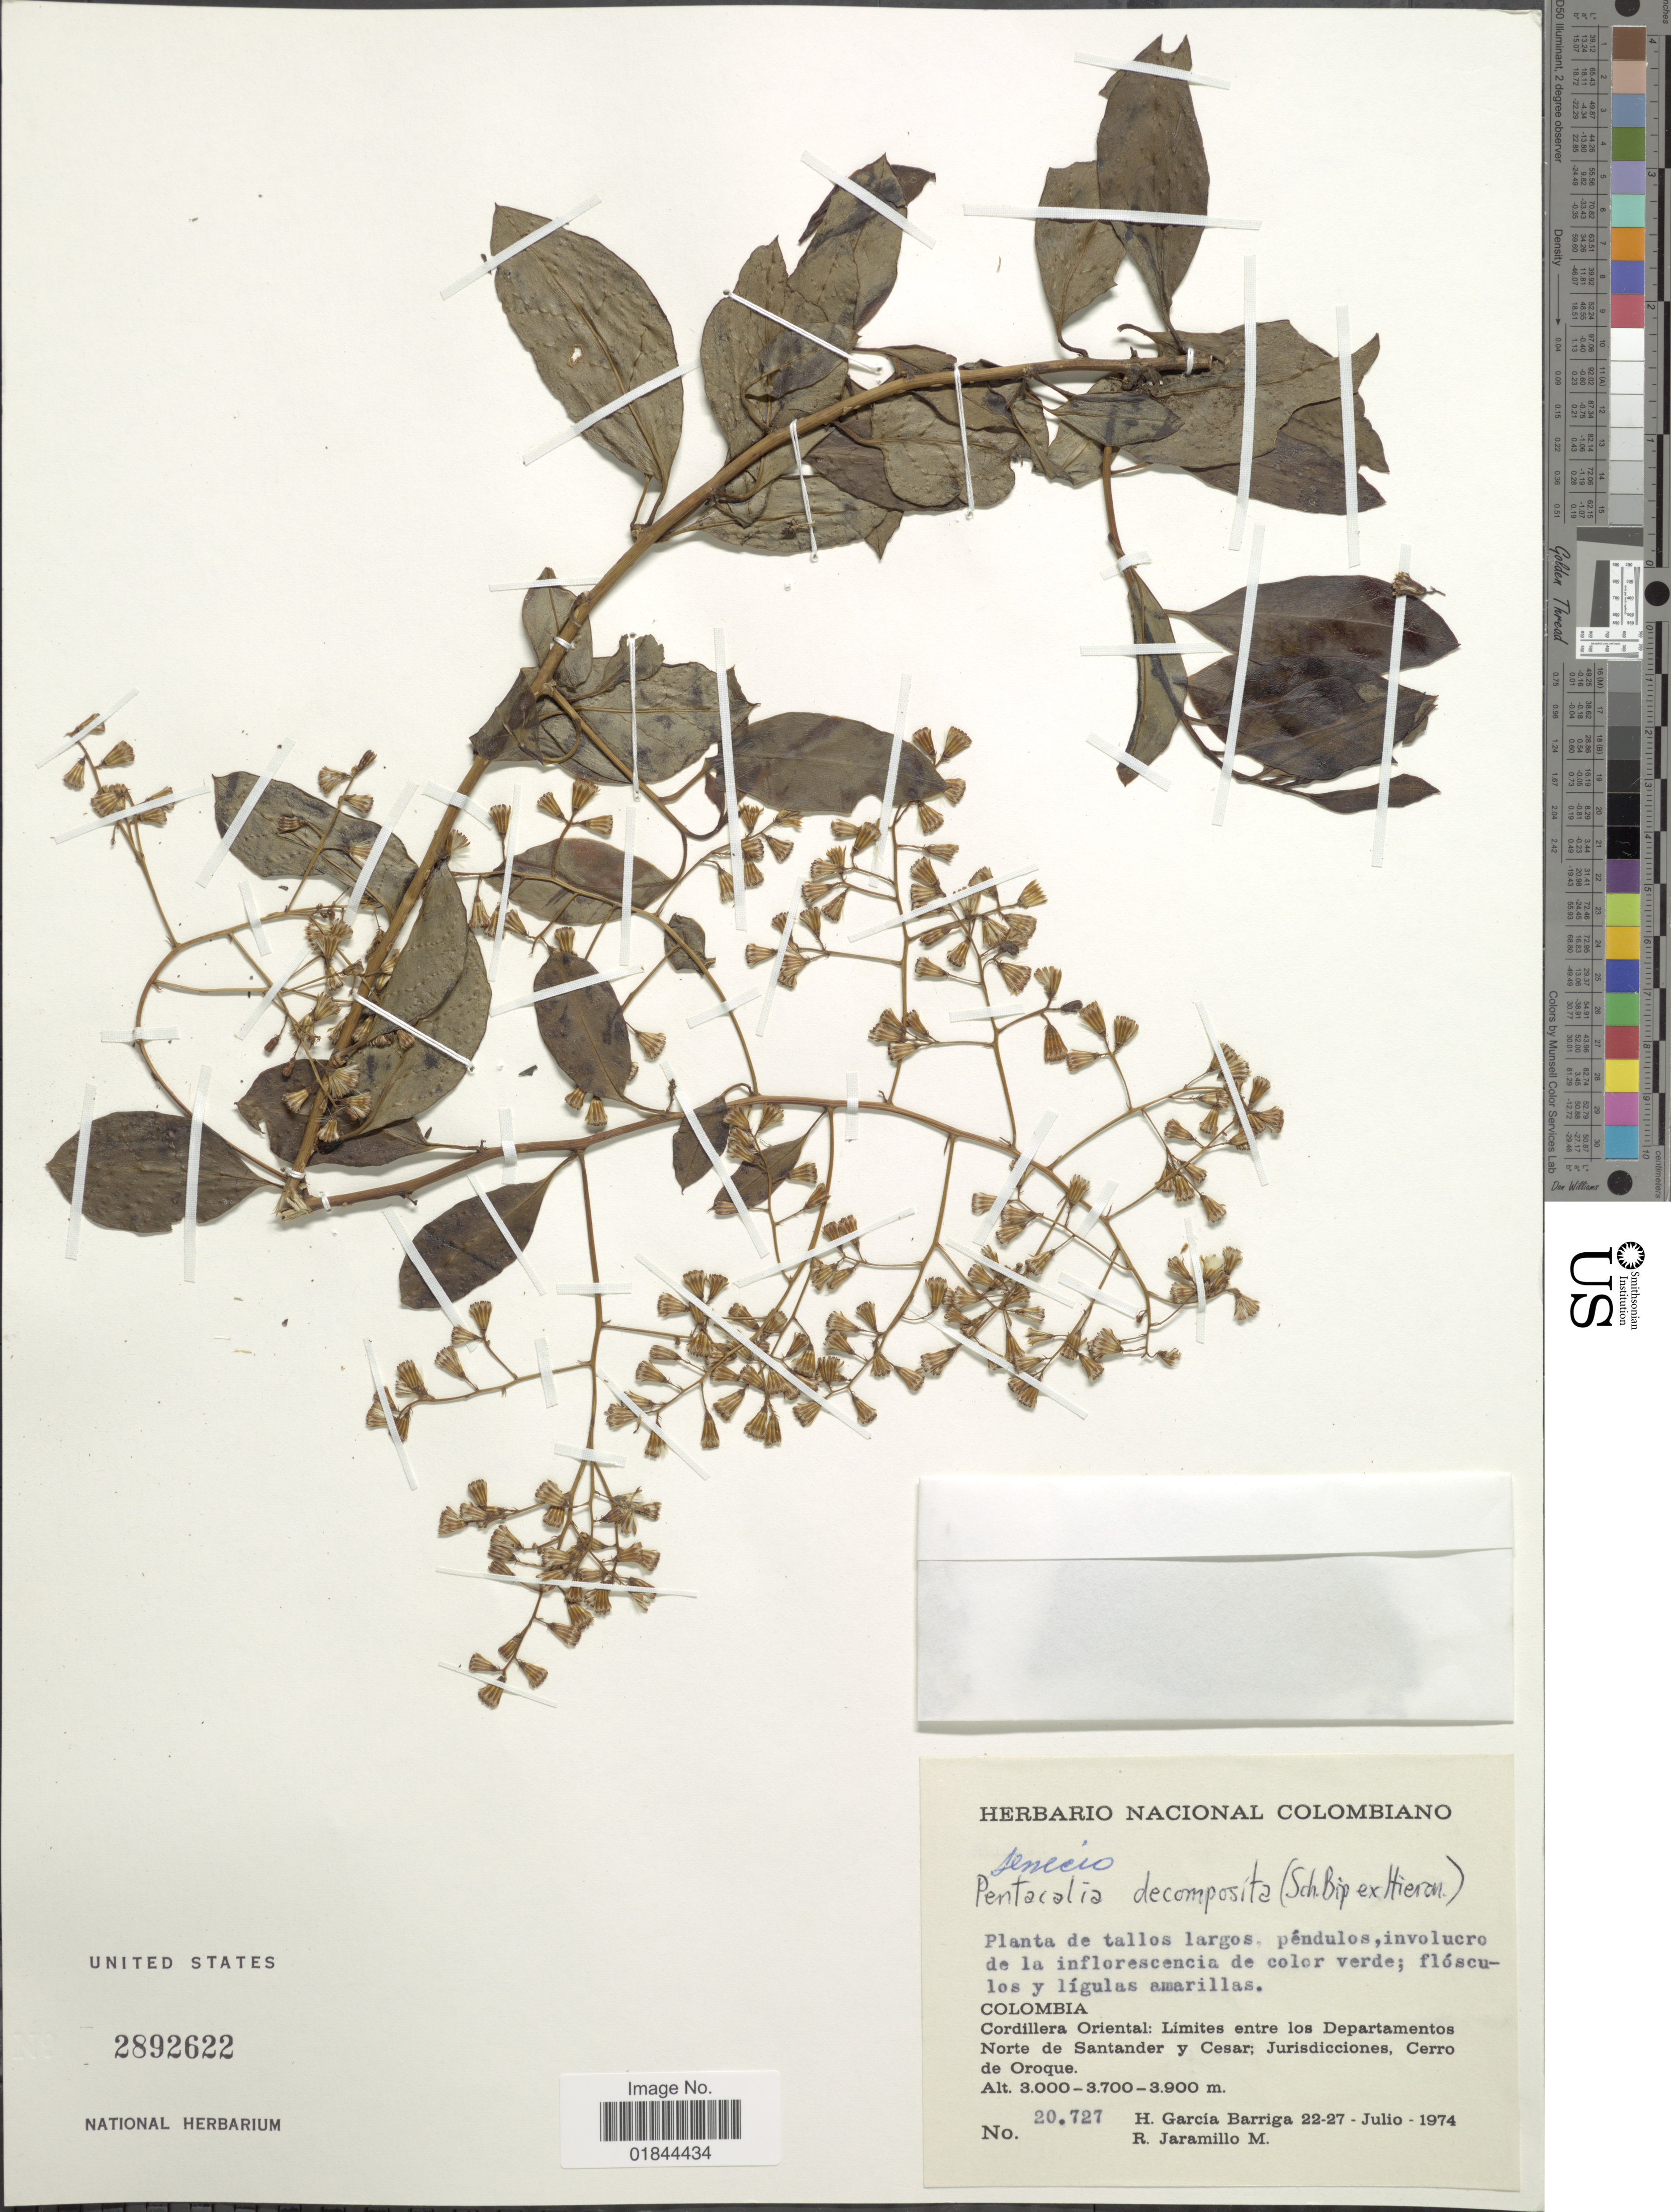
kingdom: Plantae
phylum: Tracheophyta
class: Magnoliopsida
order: Asterales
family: Asteraceae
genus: Pentacalia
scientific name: Pentacalia decomposita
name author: (Sch. Bip. ex Hieron.) Cuatrec.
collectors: H. García Barriga & R. Jaramillo M.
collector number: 20727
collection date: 1974-07-22/1974-07-27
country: Colombia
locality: Cordillera Oriental: Limites entre los Departamentos Norte de Santander y Cesar; Jurisdicciones, Cerro de Oroque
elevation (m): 3000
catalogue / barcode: US 2892622